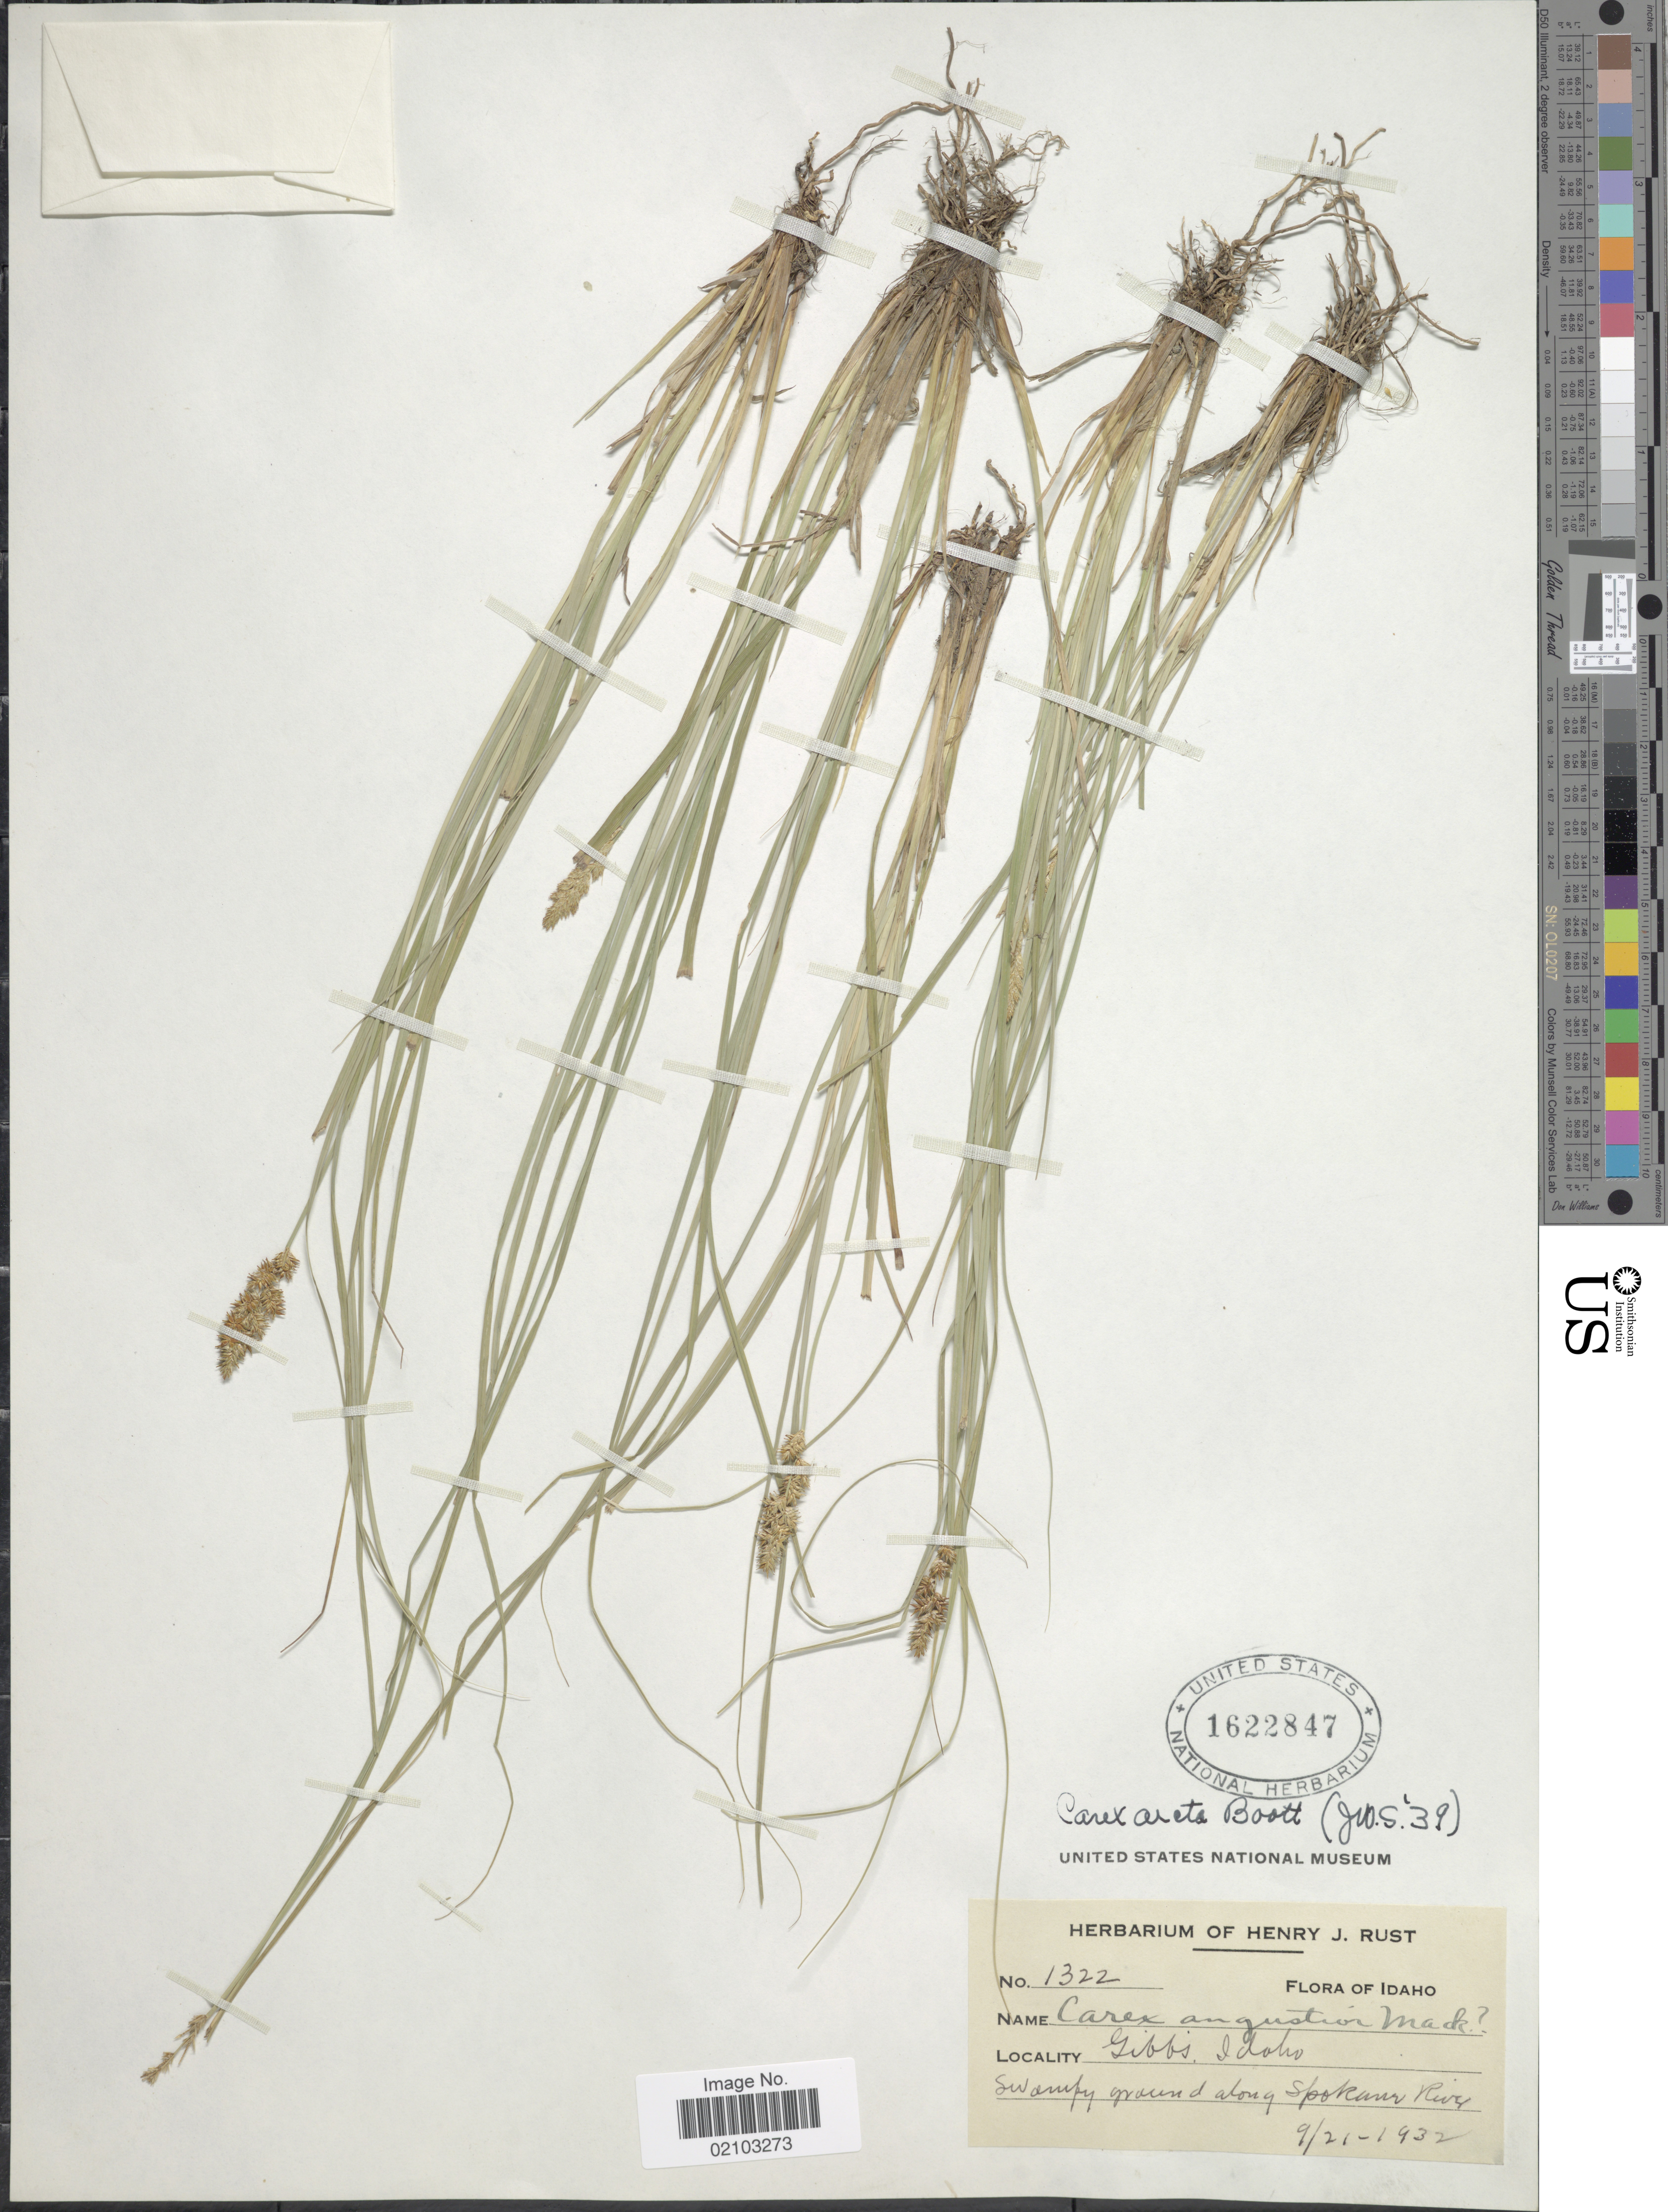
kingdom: Plantae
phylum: Tracheophyta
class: Liliopsida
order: Poales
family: Cyperaceae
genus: Carex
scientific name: Carex arcta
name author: Boott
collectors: ex herb. Henry J. Rust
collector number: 1322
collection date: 1932-09-21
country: United States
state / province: Idaho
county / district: Kootenai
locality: Gibbs. Swampy ground along Spokani River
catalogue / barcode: US 1622847